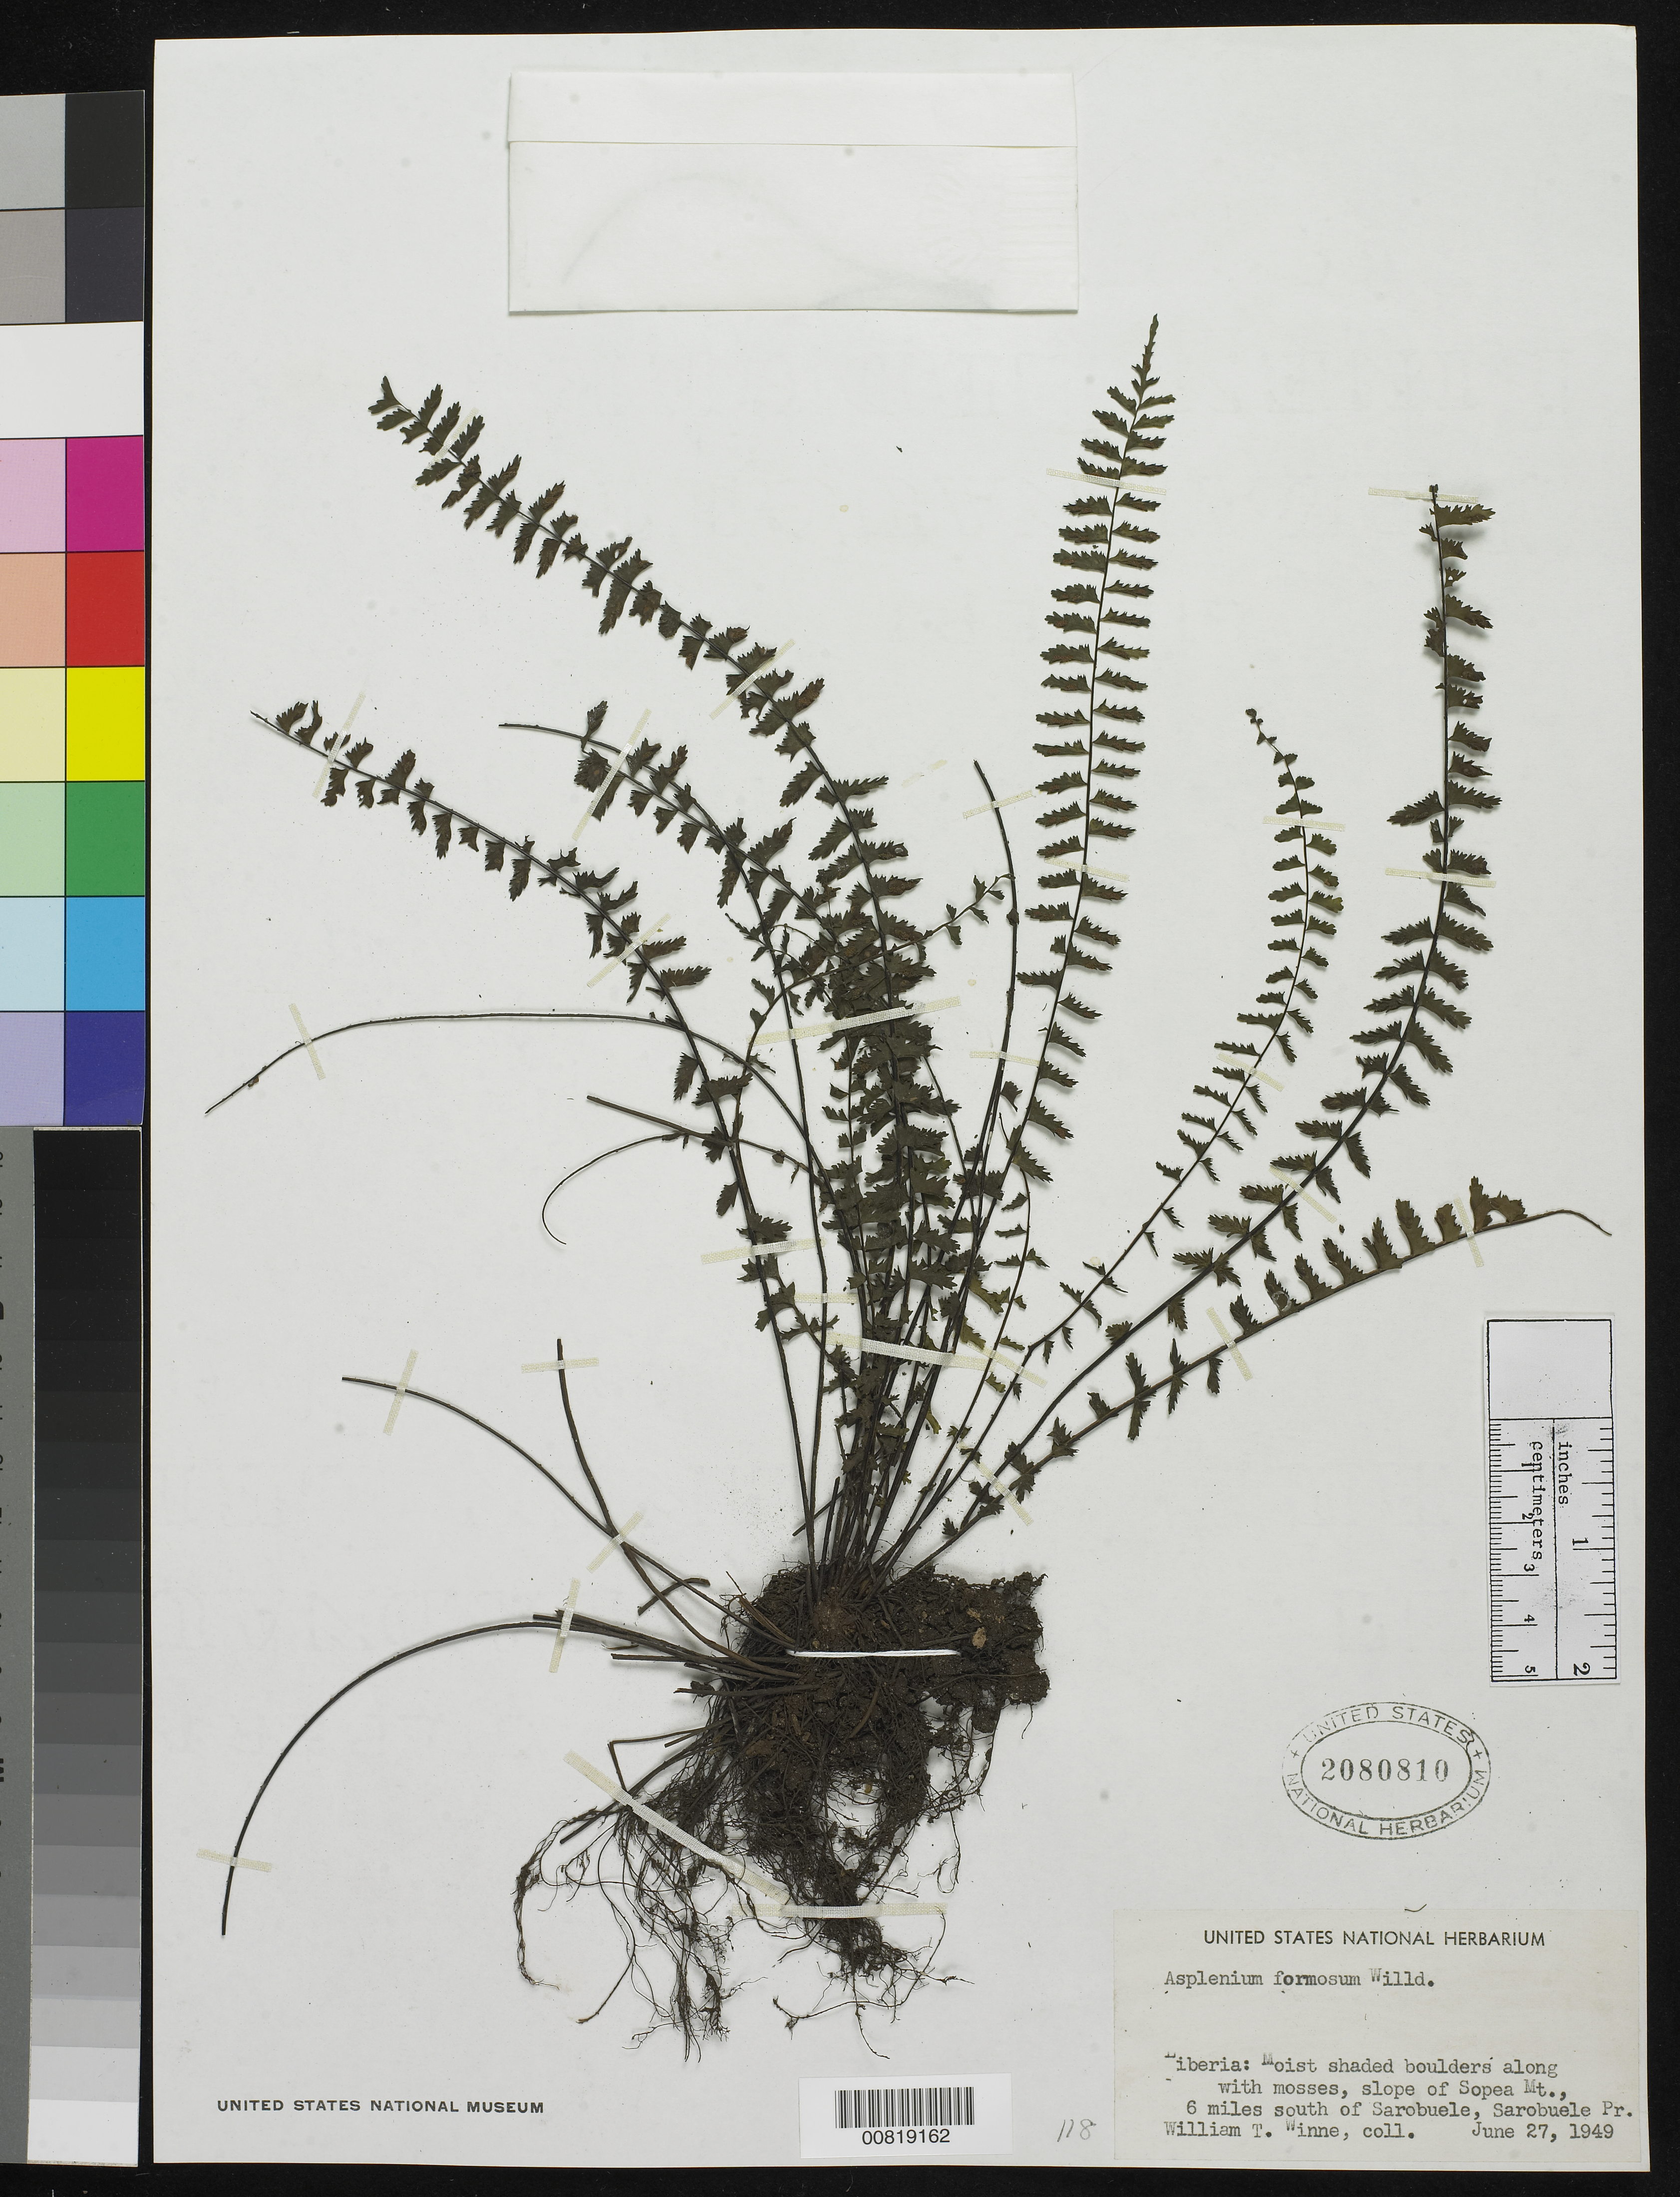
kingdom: Plantae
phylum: Tracheophyta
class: Polypodiopsida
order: Polypodiales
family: Aspleniaceae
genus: Asplenium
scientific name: Asplenium formosum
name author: Willd.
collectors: -. Winne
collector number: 118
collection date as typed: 27 Jun 1949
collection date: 1949-06-27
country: Liberia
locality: Sarobuele Province, 6 miles S of Sarobuele, slope of Mt. Sopea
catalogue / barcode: US 2080810